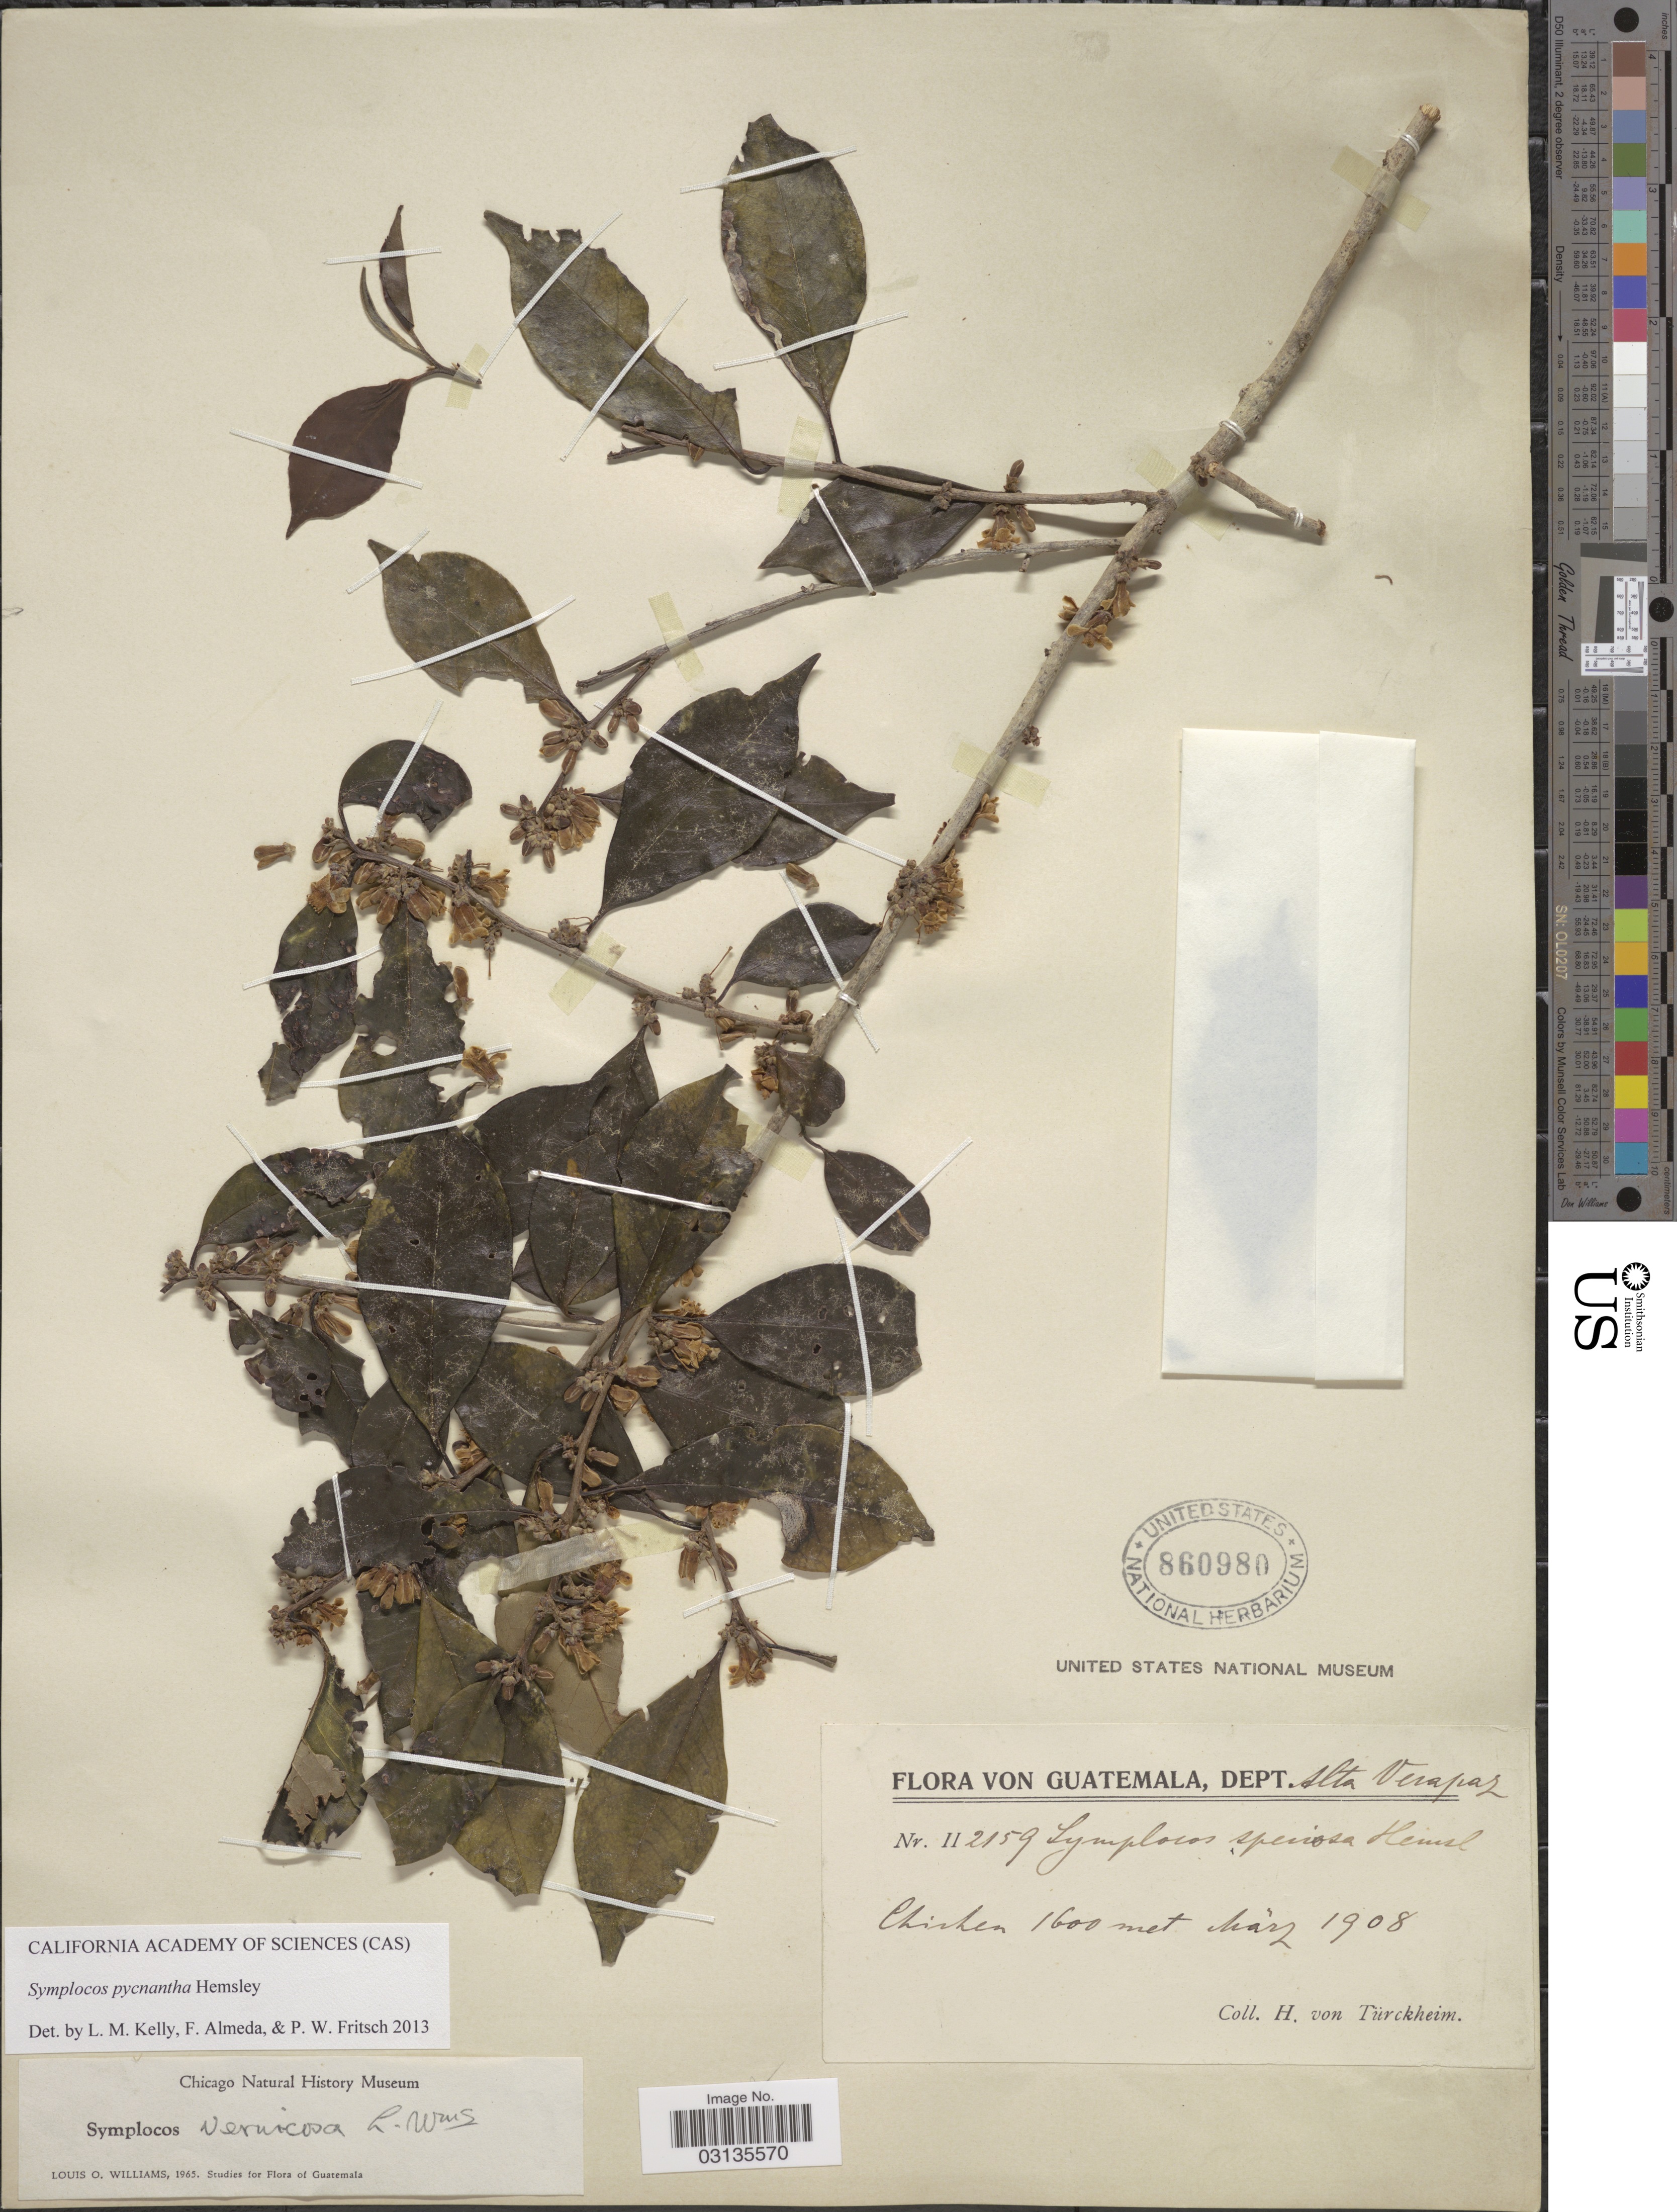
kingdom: Plantae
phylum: Tracheophyta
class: Magnoliopsida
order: Ericales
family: Symplocaceae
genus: Symplocos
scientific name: Symplocos pycnantha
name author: Hemsl.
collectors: H. von Türckheim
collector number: II2159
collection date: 1908-03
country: Guatemala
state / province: Alta Verapaz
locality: Dept. Alta Verapaz. Chichen.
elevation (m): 1600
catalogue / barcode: US 860980